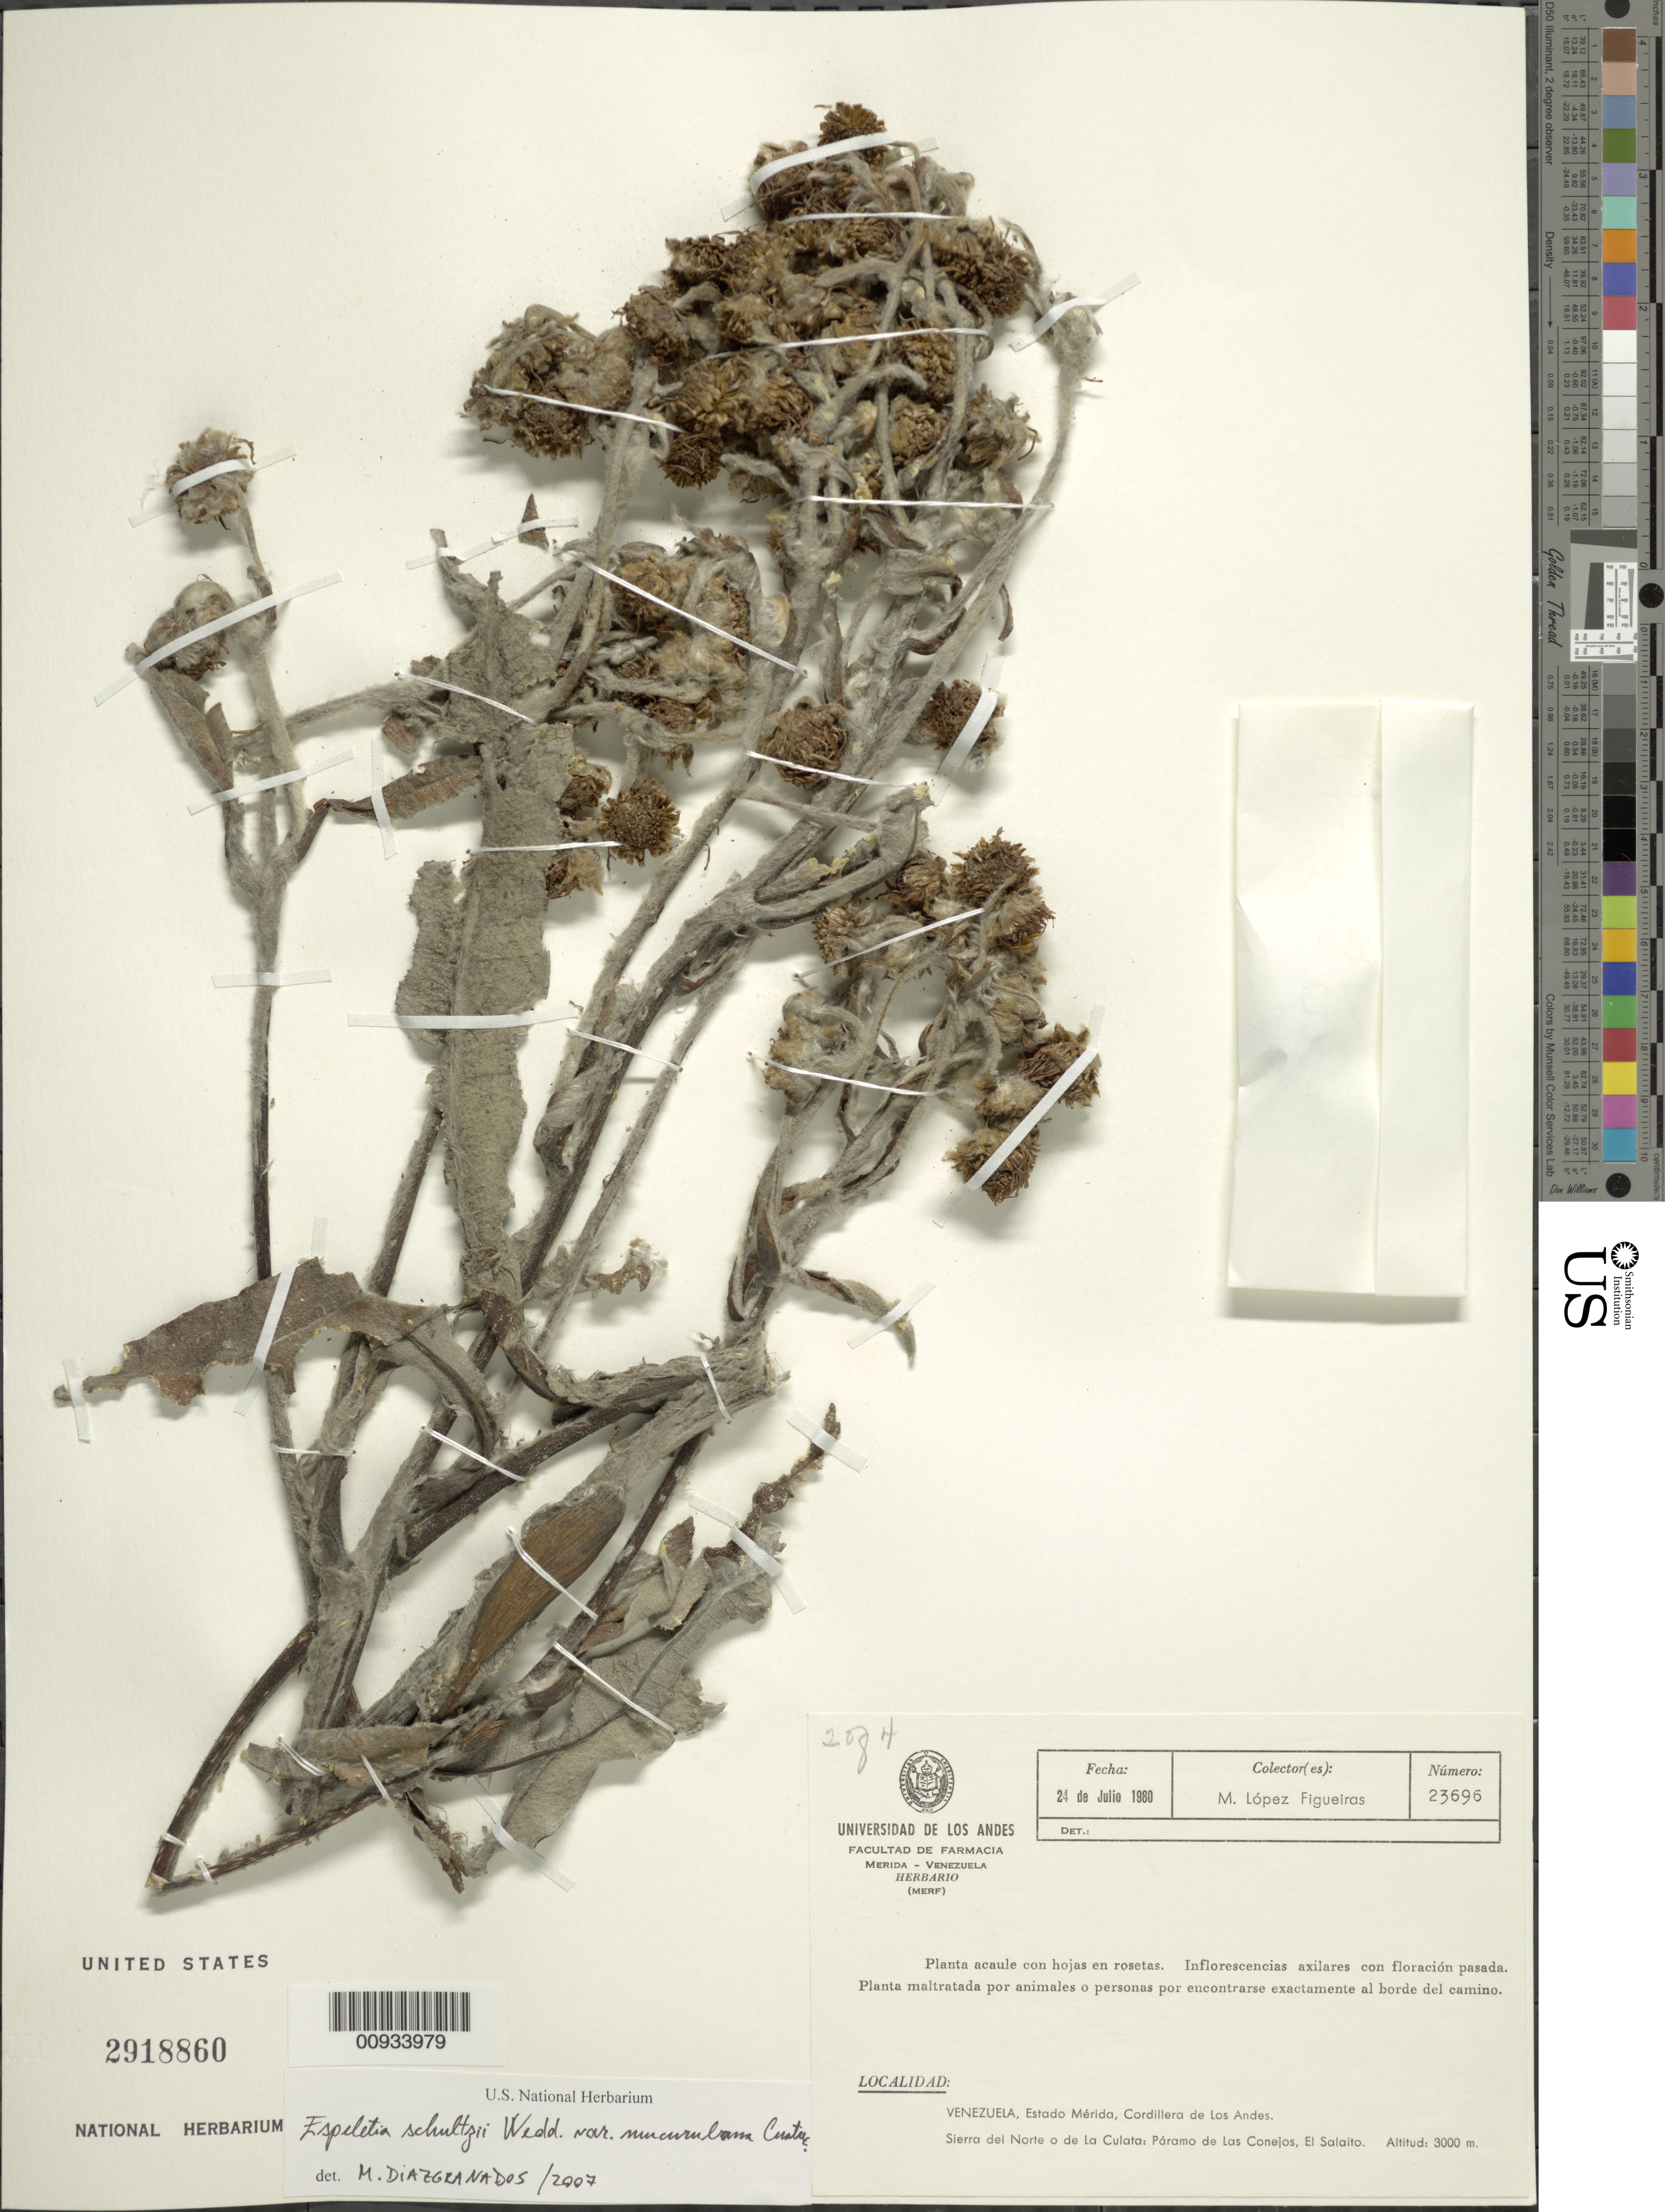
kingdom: Plantae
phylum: Tracheophyta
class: Magnoliopsida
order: Asterales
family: Asteraceae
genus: Espeletia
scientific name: Espeletia schultzii var. mucurubana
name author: Cuatrec.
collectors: M. López Figueiras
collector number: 23696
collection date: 1980-07-24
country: Venezuela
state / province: Mérida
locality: Cordillera de Los Andes, Sierra del Norte o de La Culata, Paramo de Las Conejos, El Salaito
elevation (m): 3000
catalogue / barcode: US 2918860